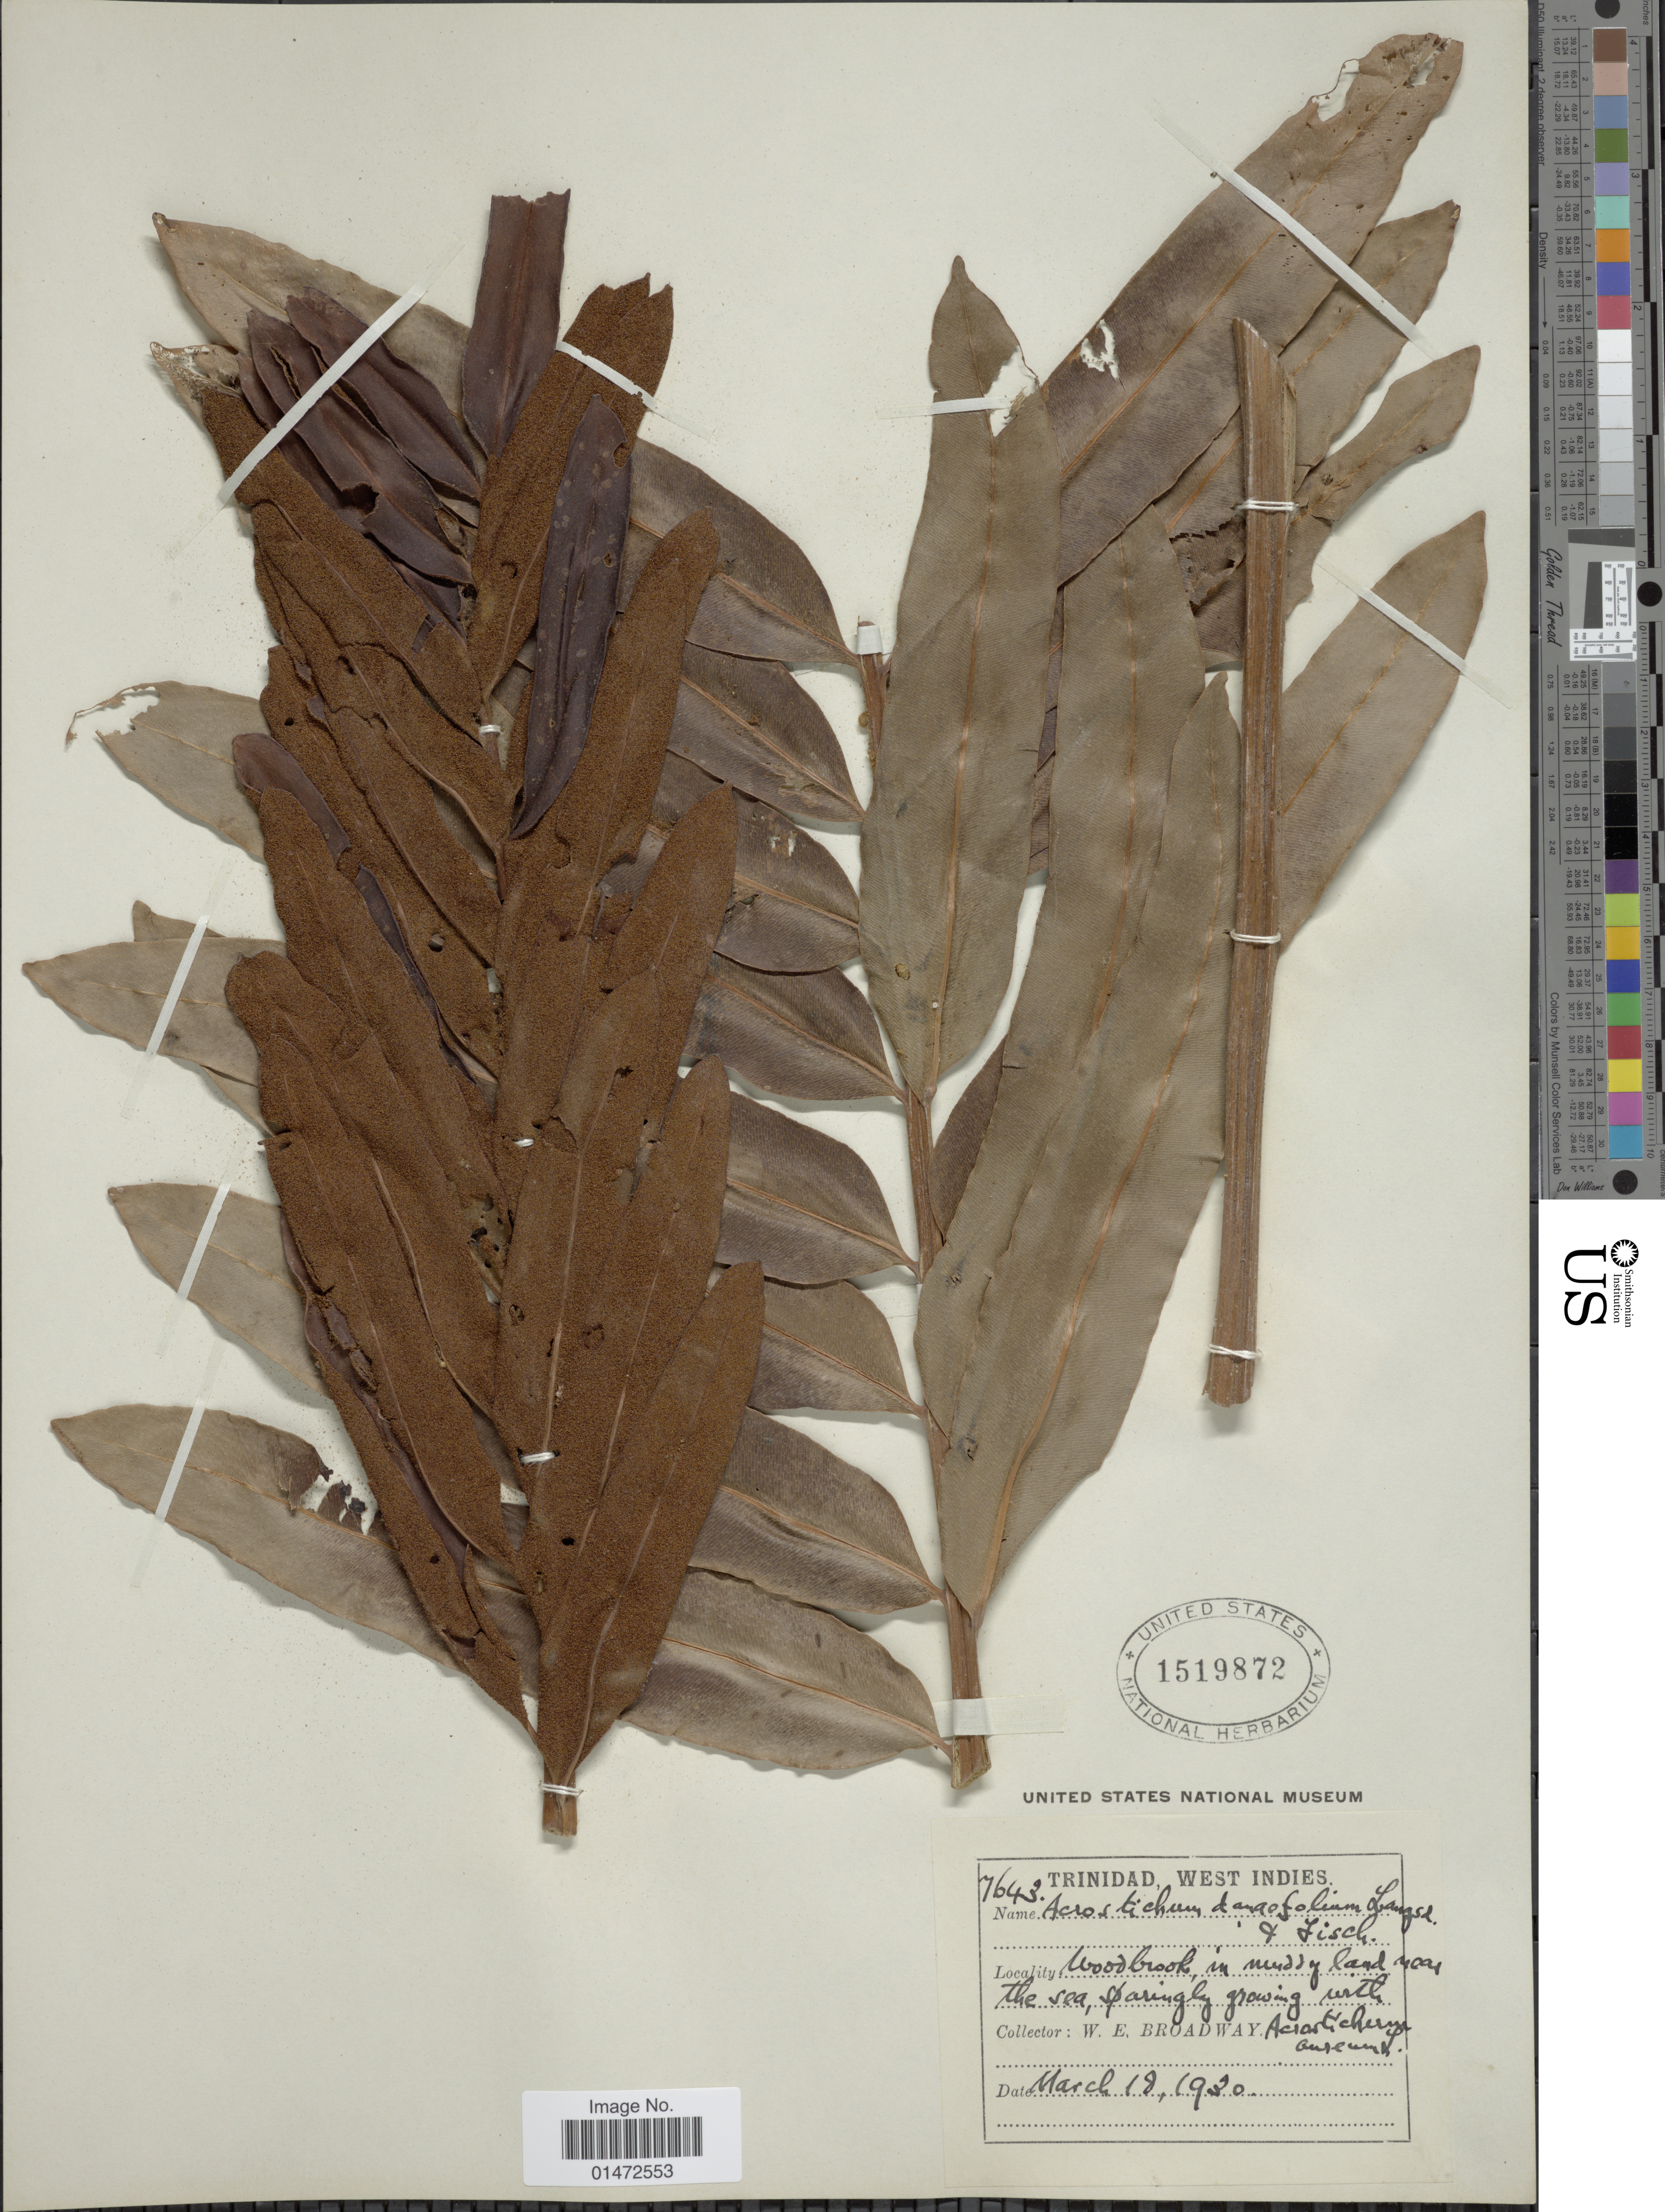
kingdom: Plantae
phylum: Tracheophyta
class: Polypodiopsida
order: Polypodiales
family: Pteridaceae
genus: Acrostichum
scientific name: Acrostichum danaeifolium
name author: Langsd. & Fisch.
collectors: W. E. Broadway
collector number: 7643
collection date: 1930-03-18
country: Trinidad and Tobago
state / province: Trinidad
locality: West Indies. Woodbrook in muddy land near the sea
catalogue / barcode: US 1519872